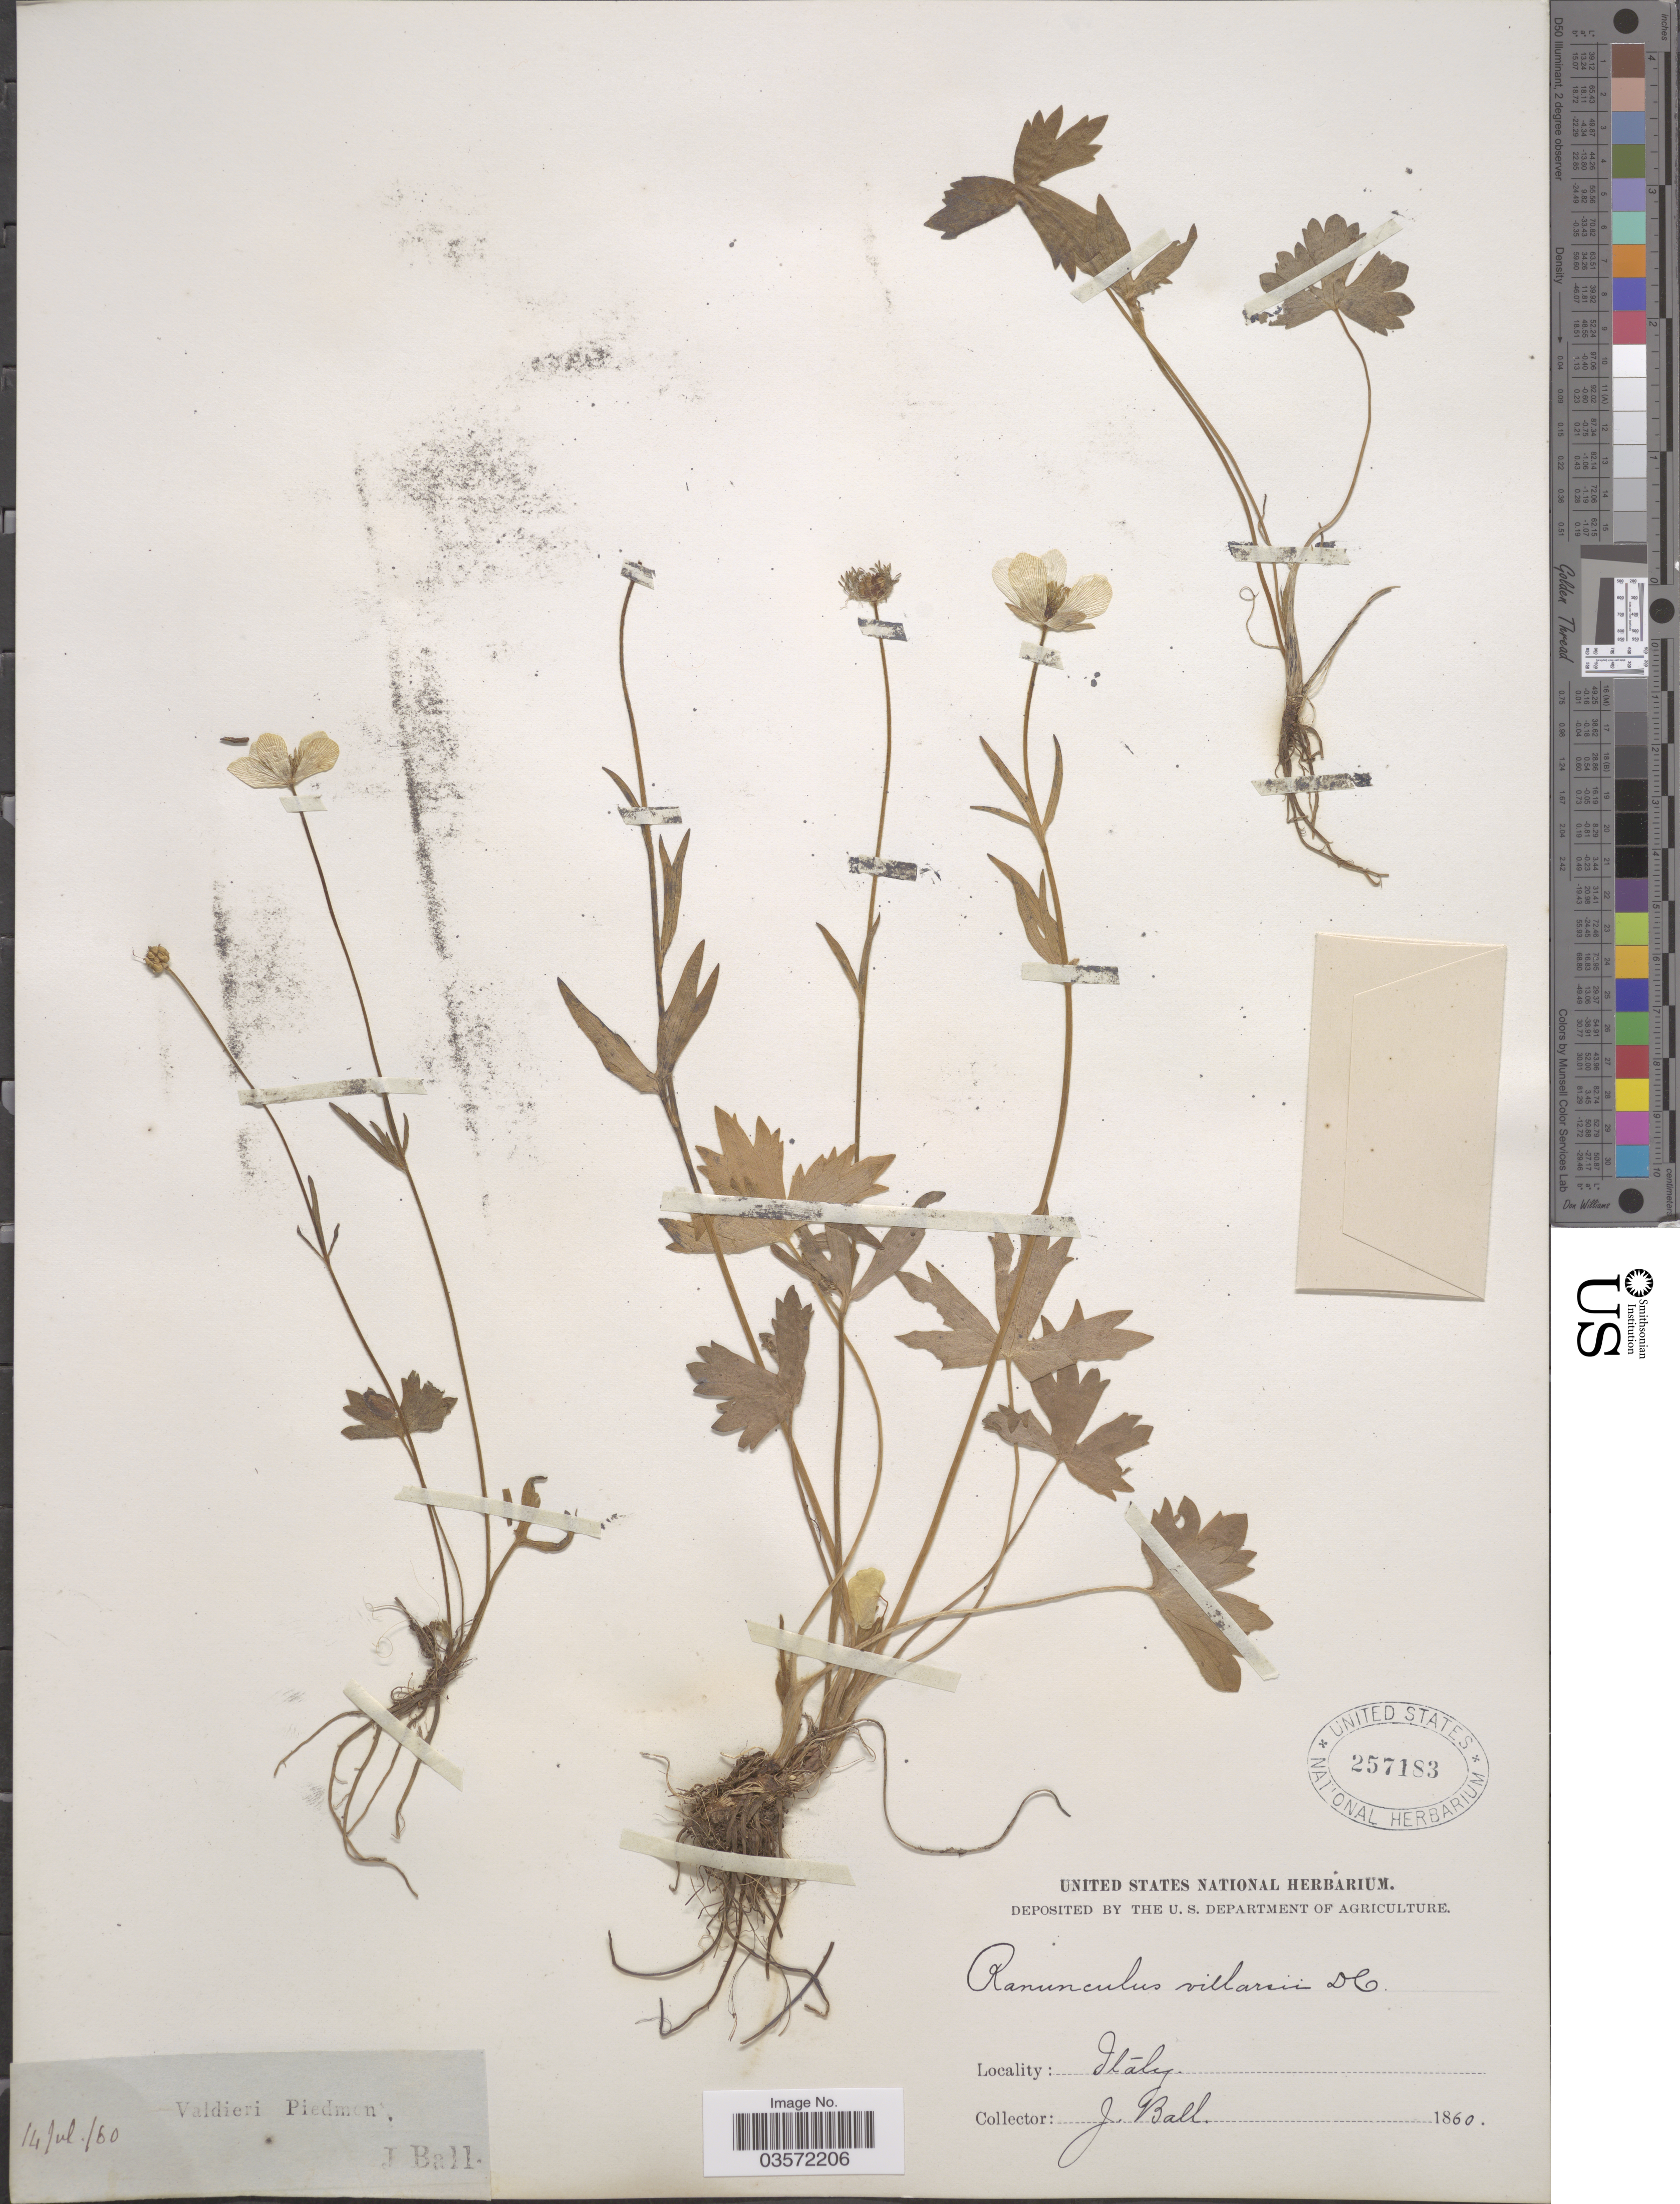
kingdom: Plantae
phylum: Tracheophyta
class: Magnoliopsida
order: Ranunculales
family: Ranunculaceae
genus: Ranunculus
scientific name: Ranunculus villarsii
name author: DC.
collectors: J. Ball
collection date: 1860-07-14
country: Italy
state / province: Piedmont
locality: Valdieri Piedmont.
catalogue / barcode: US 257183